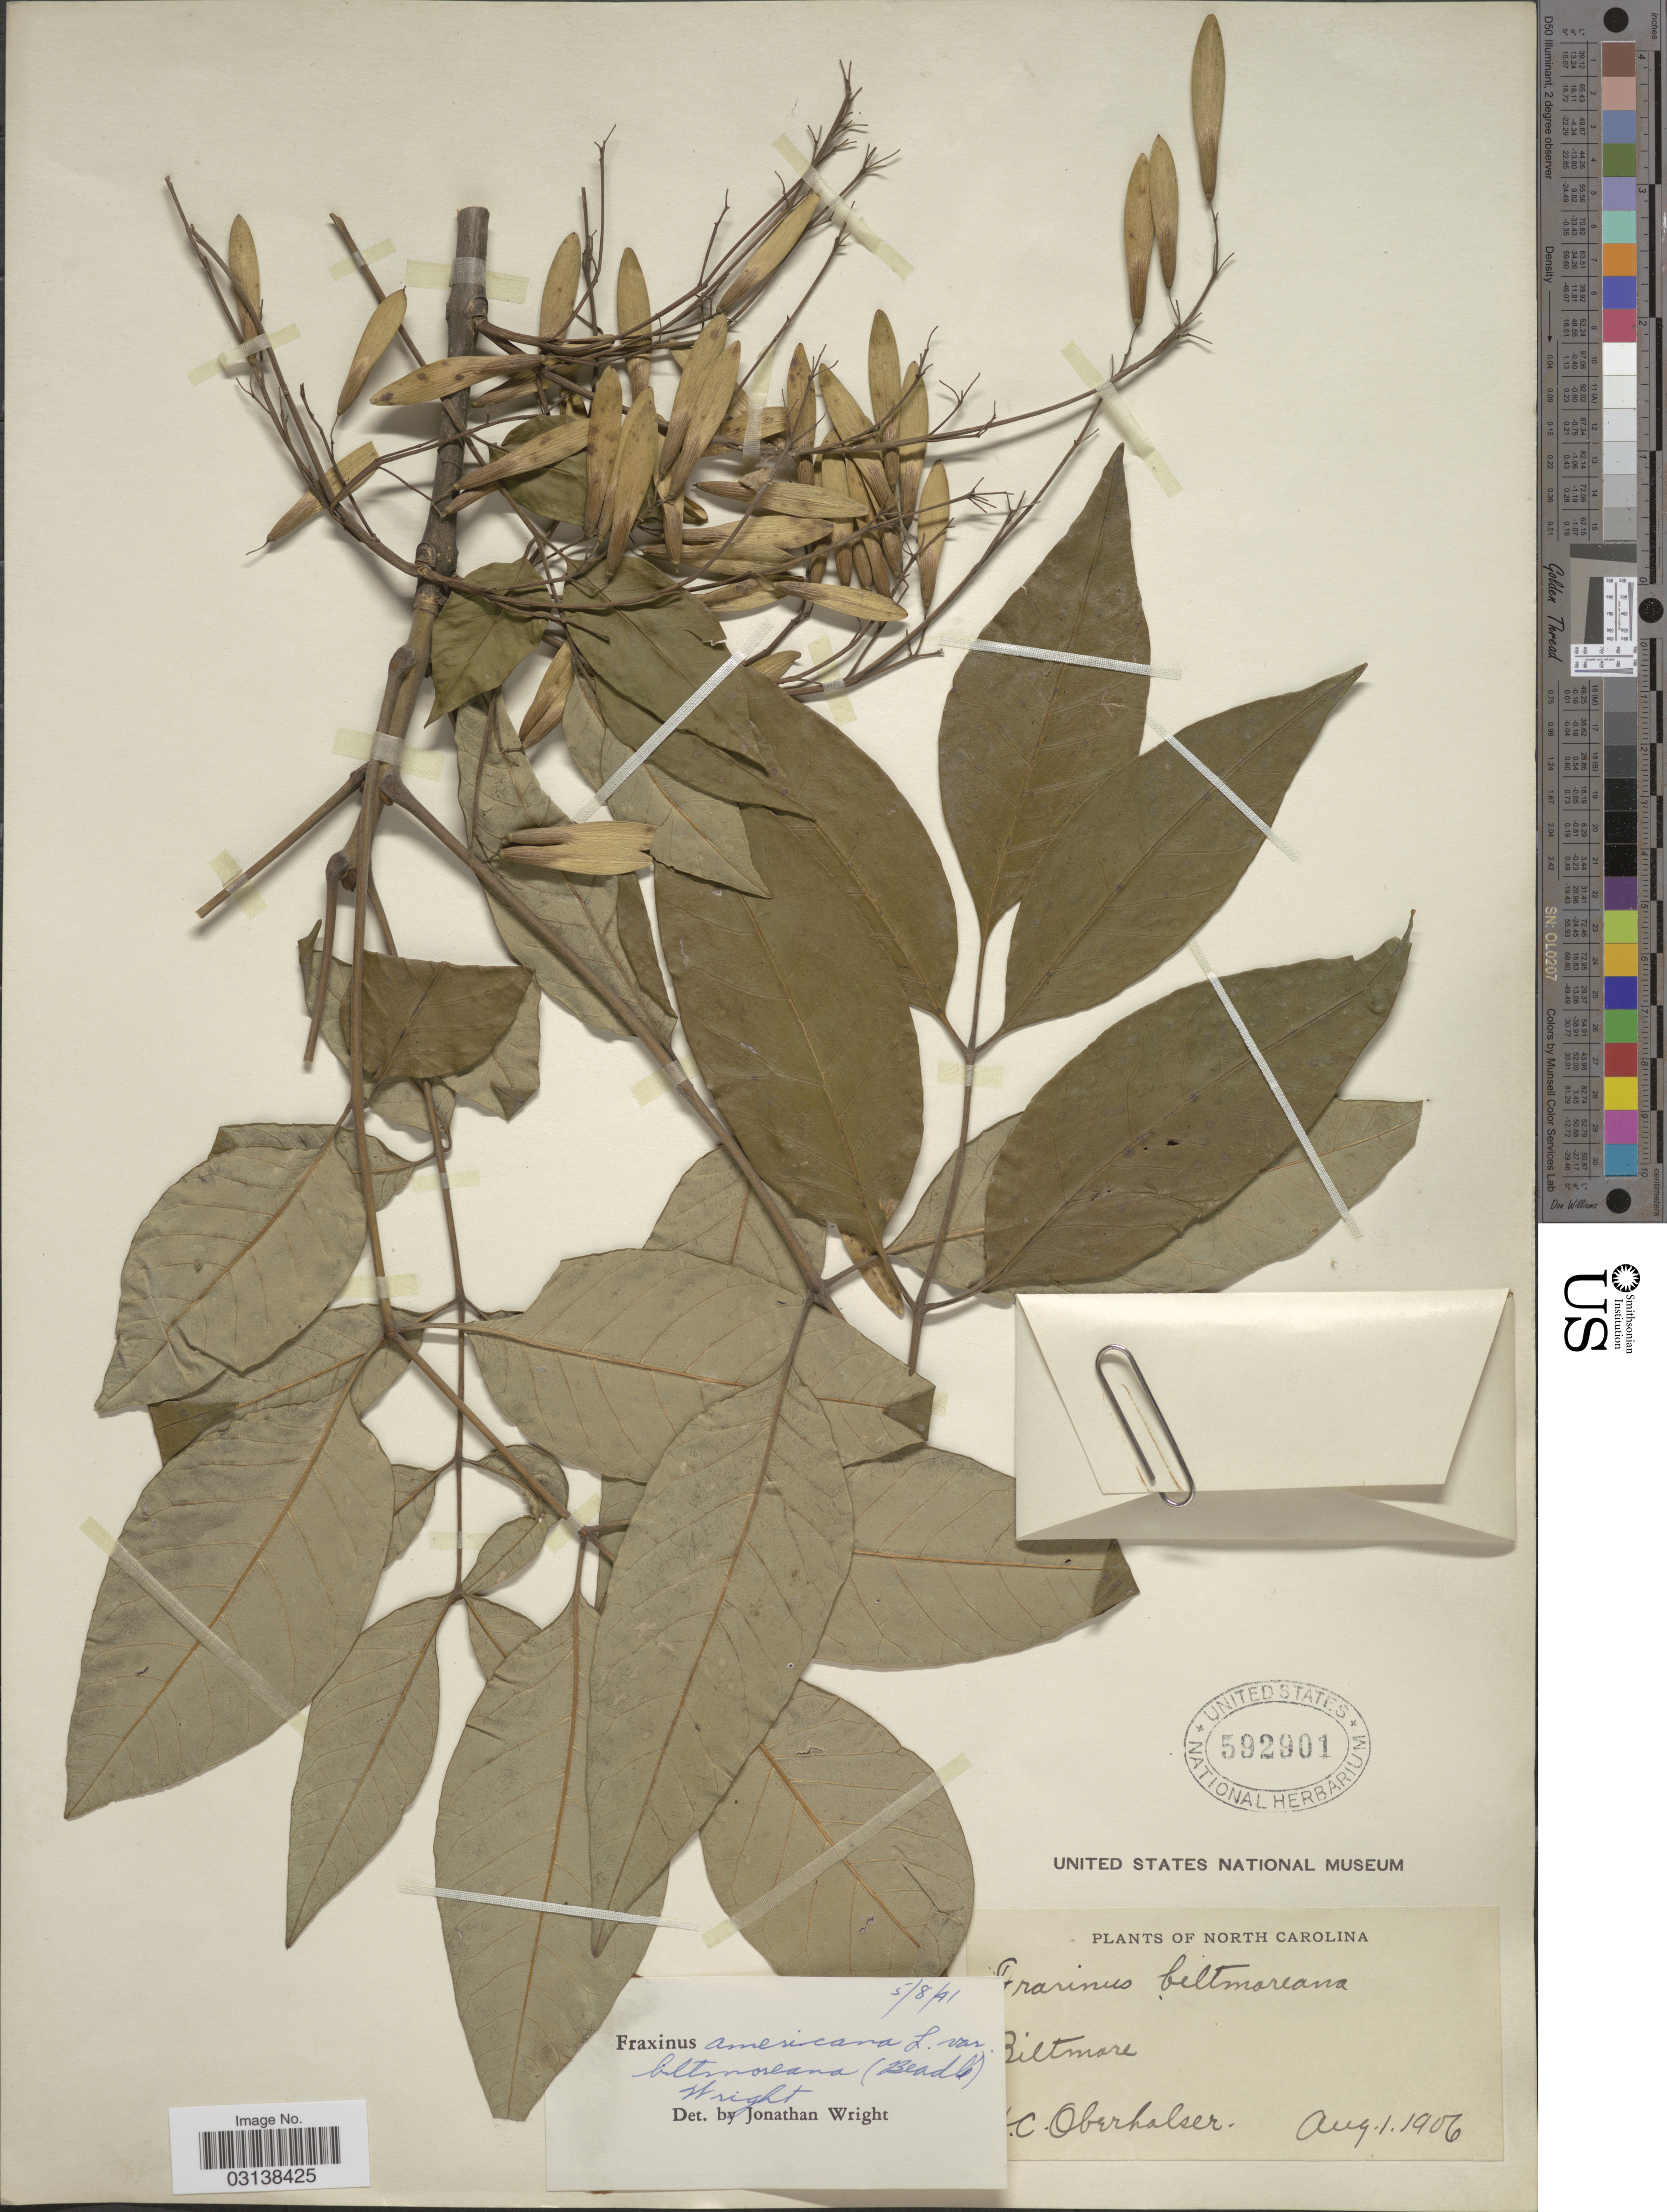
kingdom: Plantae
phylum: Tracheophyta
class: Magnoliopsida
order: Lamiales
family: Oleaceae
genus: Fraxinus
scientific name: Fraxinus americana var. biltmoreana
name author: (Beadle) J.W. Wright ex Fernald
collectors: H. C. Oberhalser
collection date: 1906-08-01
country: United States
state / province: North Carolina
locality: Biltmore.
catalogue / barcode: US 592901